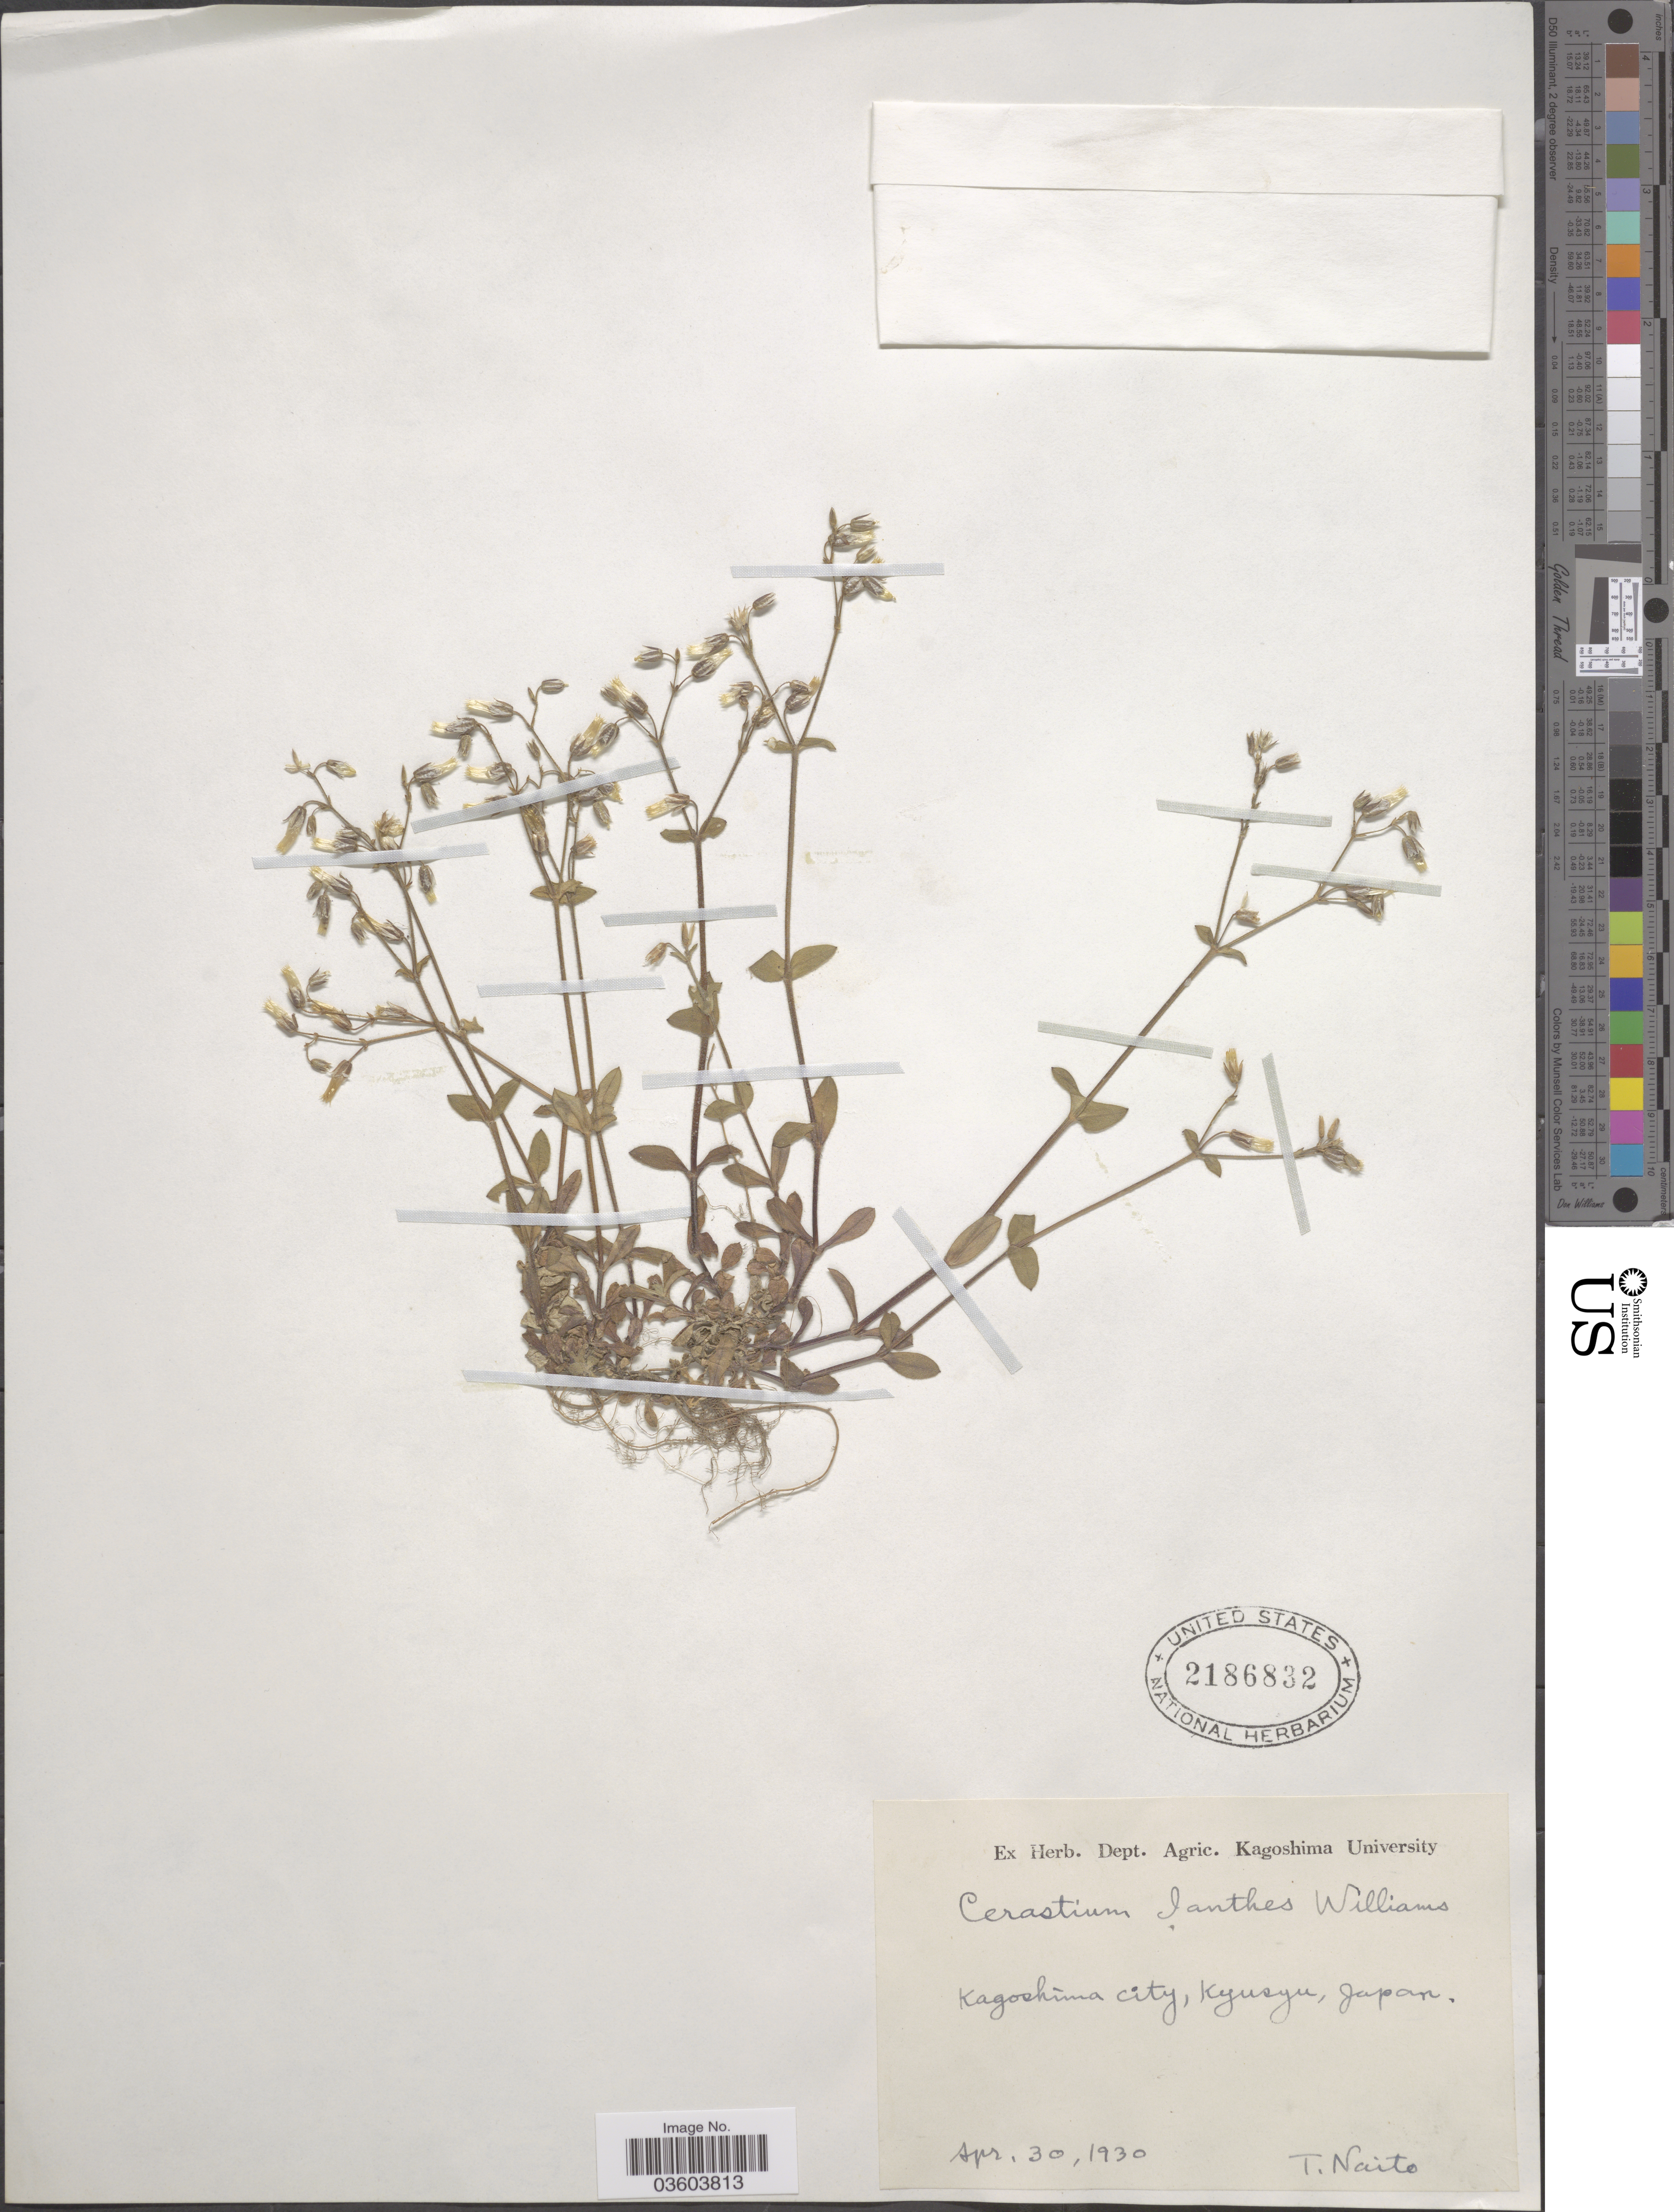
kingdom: Plantae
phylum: Tracheophyta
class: Magnoliopsida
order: Caryophyllales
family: Caryophyllaceae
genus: Cerastium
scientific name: Cerastium ianthes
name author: F.N. Williams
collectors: T. Naito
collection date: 1930-04-30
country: Japan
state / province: Kagosima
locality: Kagoshima City, Kyusyu.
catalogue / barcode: US 2186832